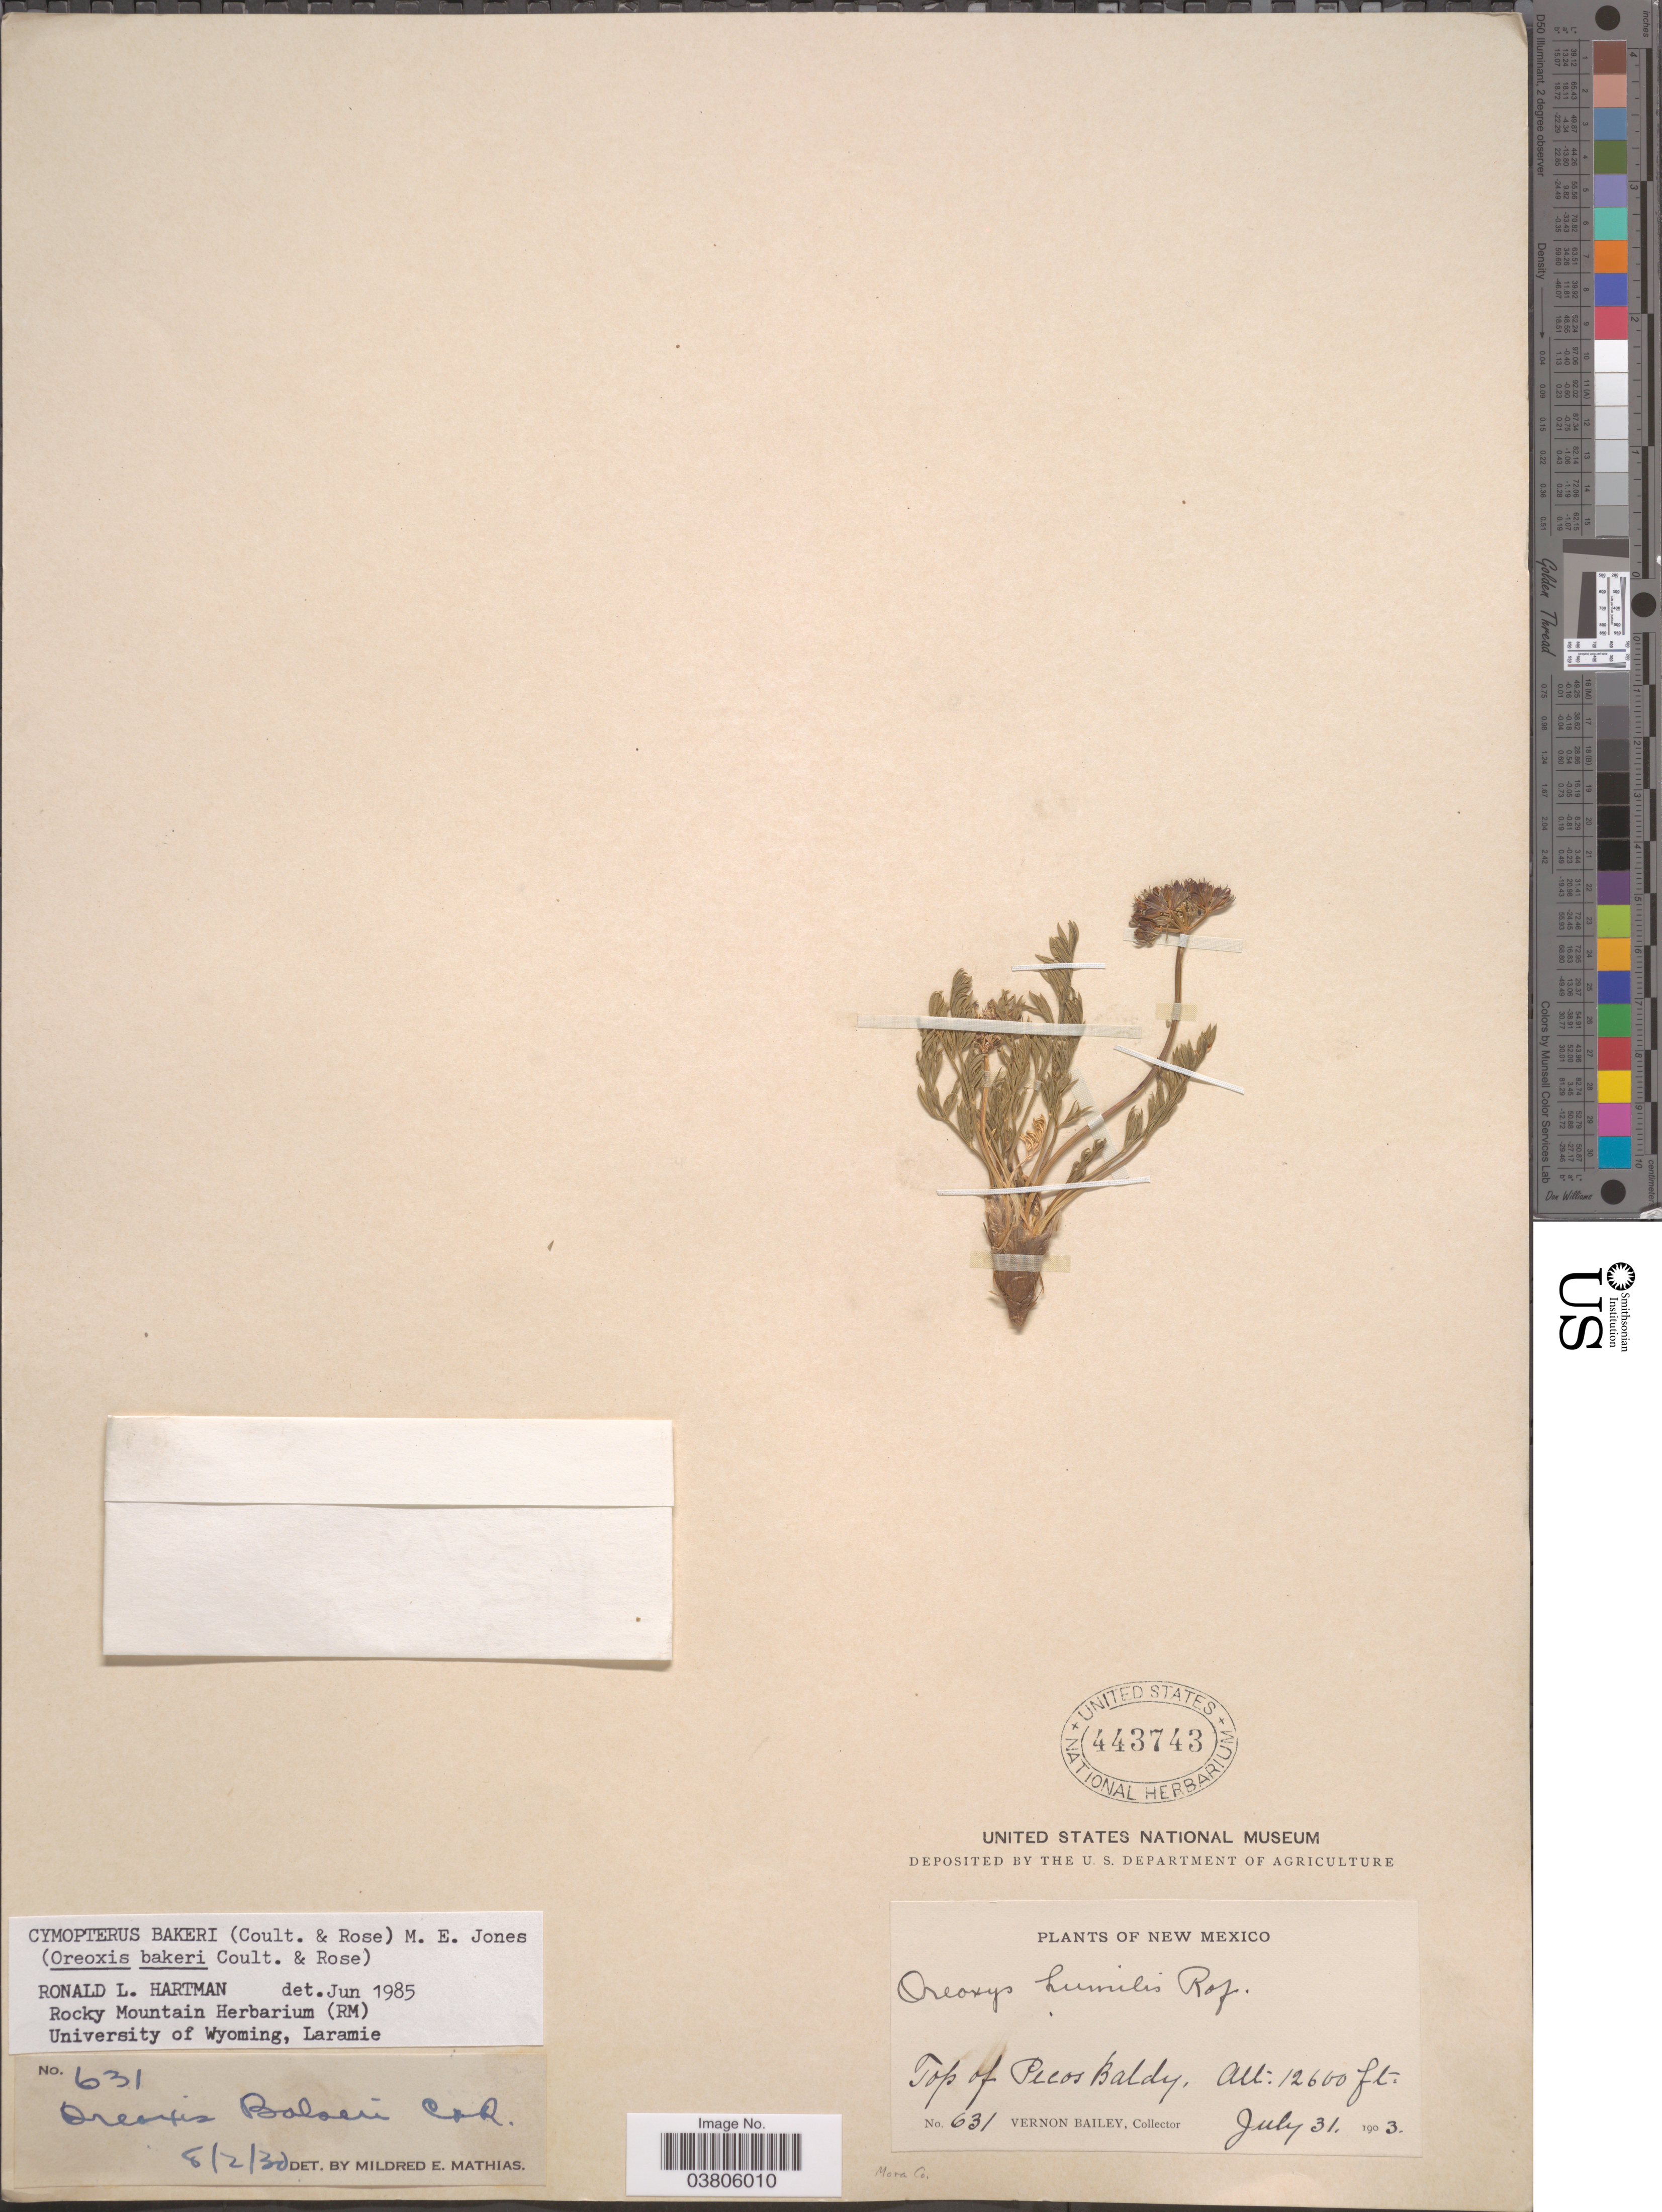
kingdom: Plantae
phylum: Tracheophyta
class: Magnoliopsida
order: Apiales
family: Apiaceae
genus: Cymopterus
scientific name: Cymopterus bakeri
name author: M.E. Jones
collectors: V. O. Bailey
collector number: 631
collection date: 1903-07-31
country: United States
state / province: New Mexico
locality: Top of Pecos Baldy. Mora Co.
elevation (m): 3840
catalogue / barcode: US 443743